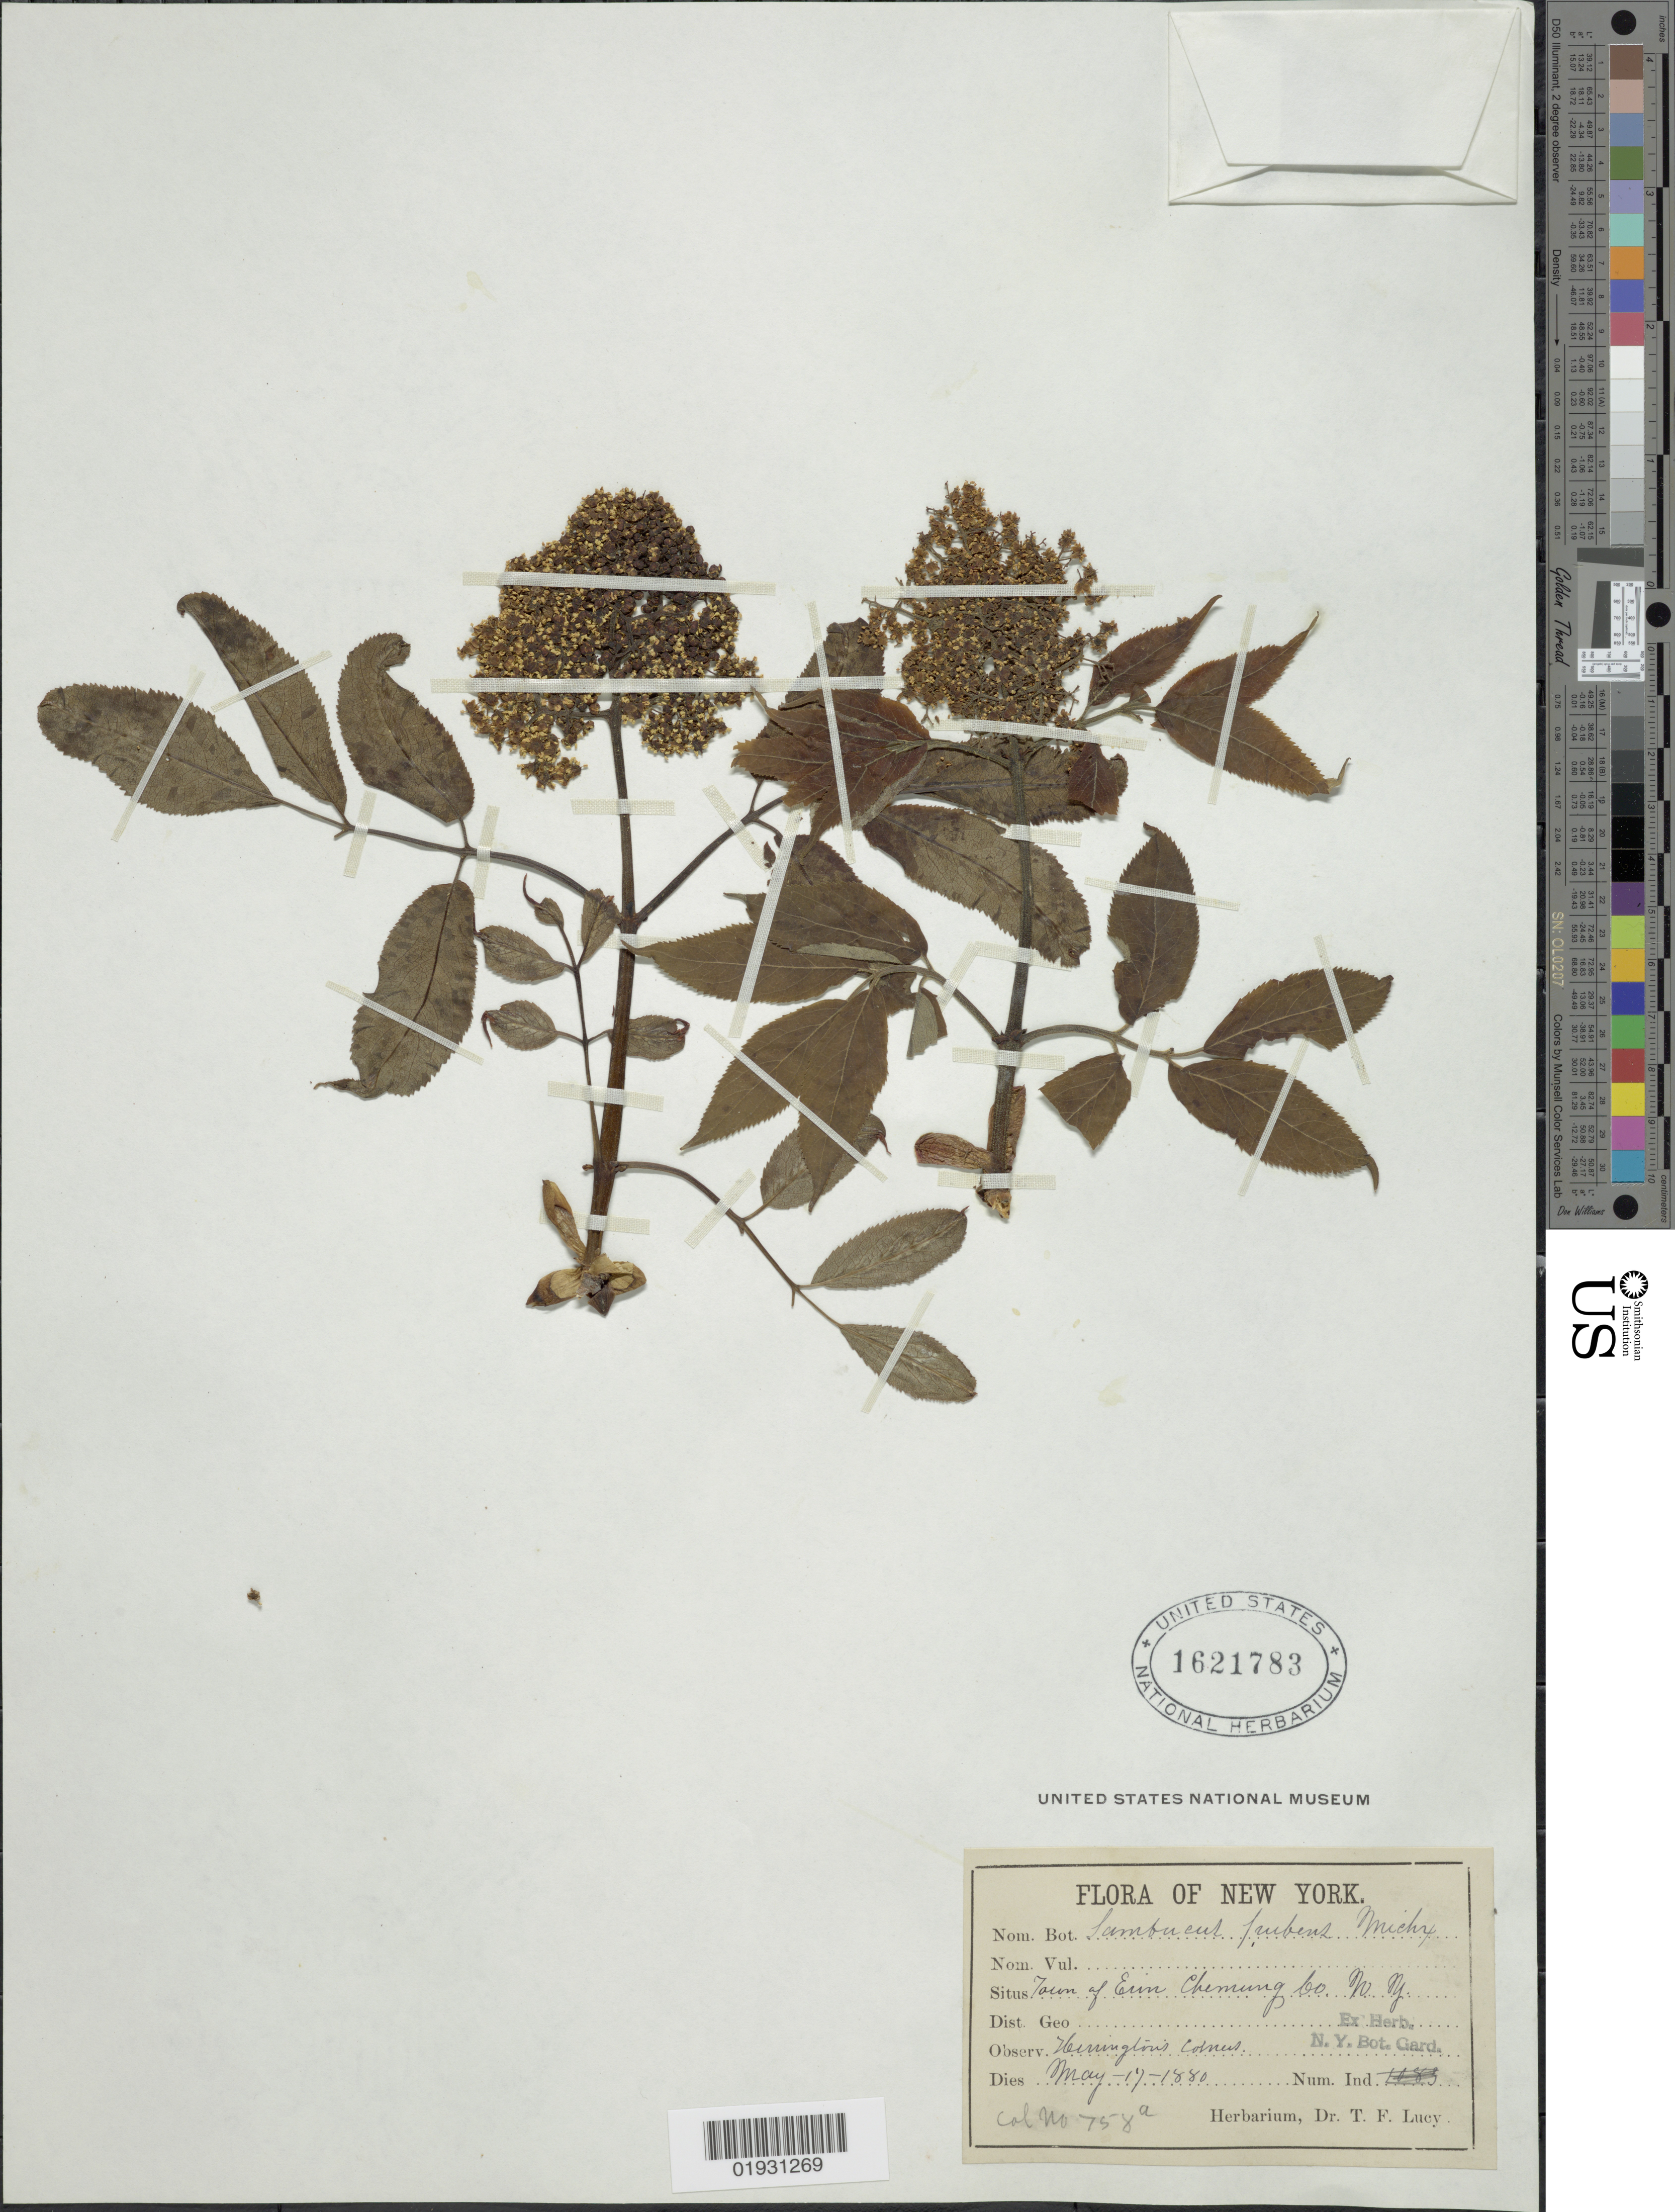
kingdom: Plantae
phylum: Tracheophyta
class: Magnoliopsida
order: Dipsacales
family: Viburnaceae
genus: Sambucus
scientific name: Sambucus racemosa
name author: L.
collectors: Ex herb. T. F. Lucy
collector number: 758a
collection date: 1880-05-17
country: United States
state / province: New York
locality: Town of Erin Chemung Co. Harrington Corners.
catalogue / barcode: US 1621783